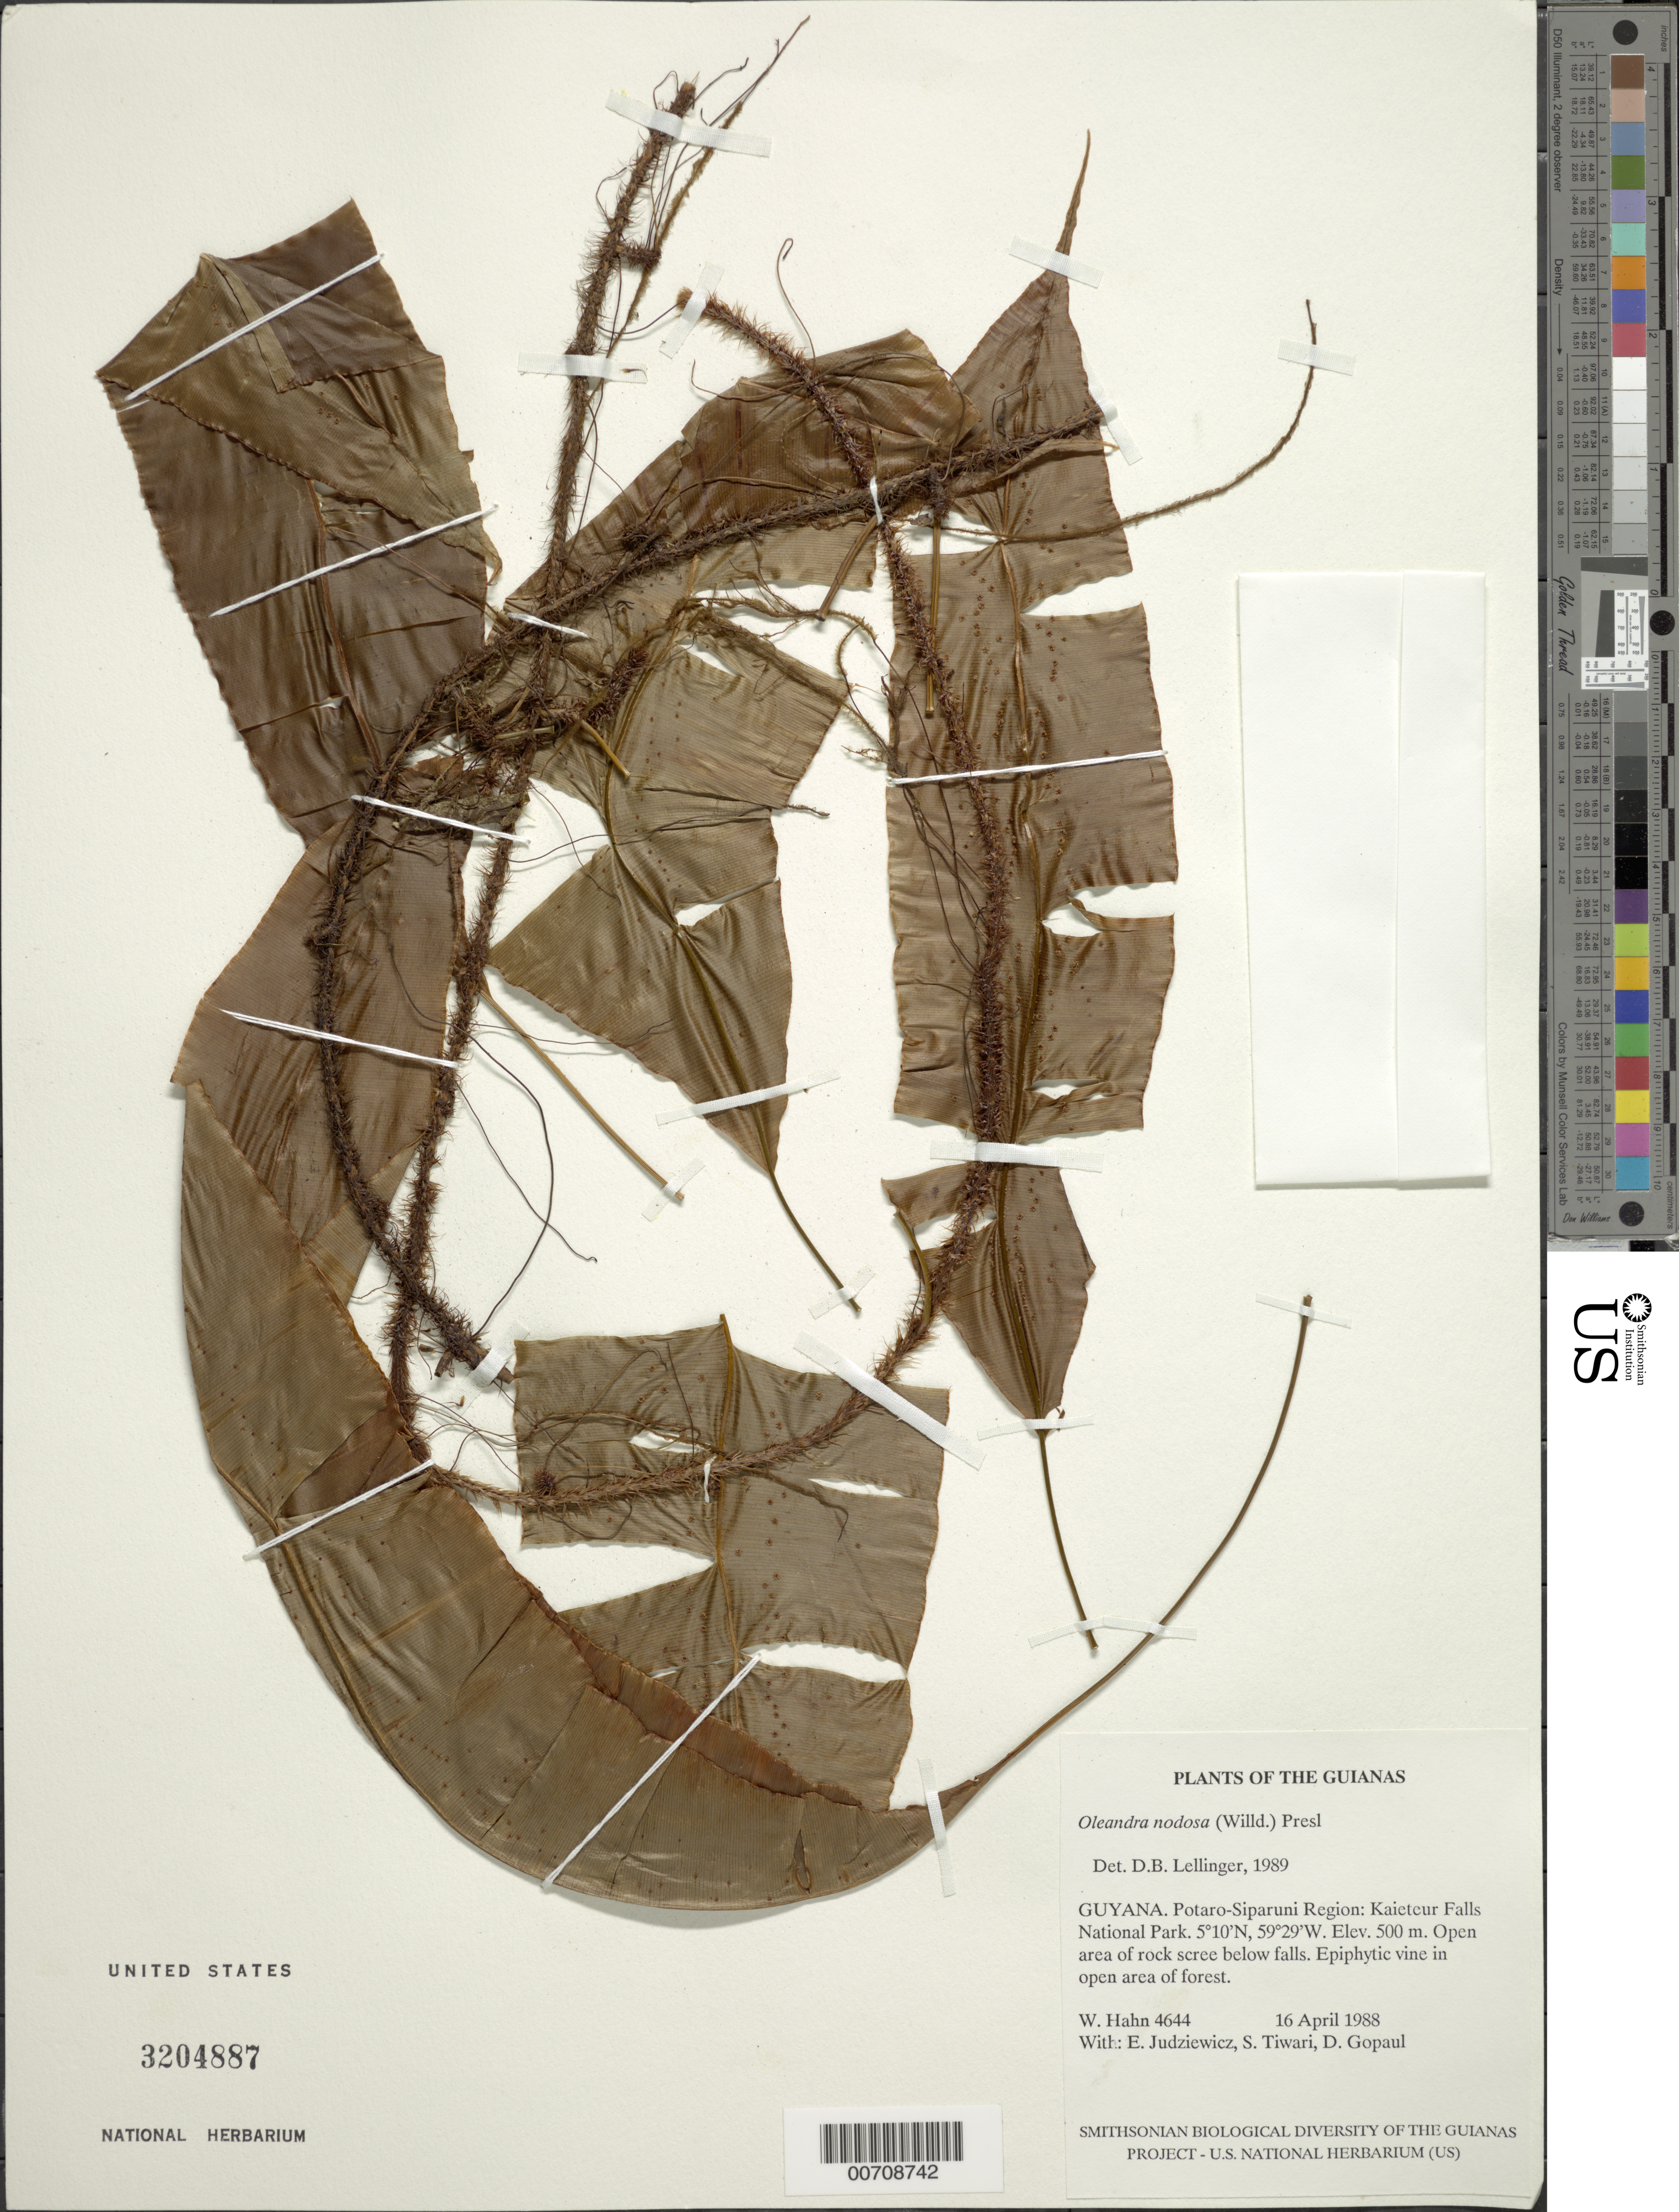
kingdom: Plantae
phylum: Tracheophyta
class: Polypodiopsida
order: Polypodiales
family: Oleandraceae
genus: Oleandra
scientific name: Oleandra nodosa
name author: (Willd.) C. Presl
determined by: Lellinger, David B., (BOT), Smithsonian Institution - National Museum of Natural History (UNITED STATES)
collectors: W. Hahn, E. J. Judziewicz, S. Tiwari & D. Gopaul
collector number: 4644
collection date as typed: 16 April 1988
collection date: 1988-04-16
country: Guyana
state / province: Potaro-Siparuni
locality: Kaieteur Falls National Park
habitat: Open area of rock scree below falls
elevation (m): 500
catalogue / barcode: US 3204887